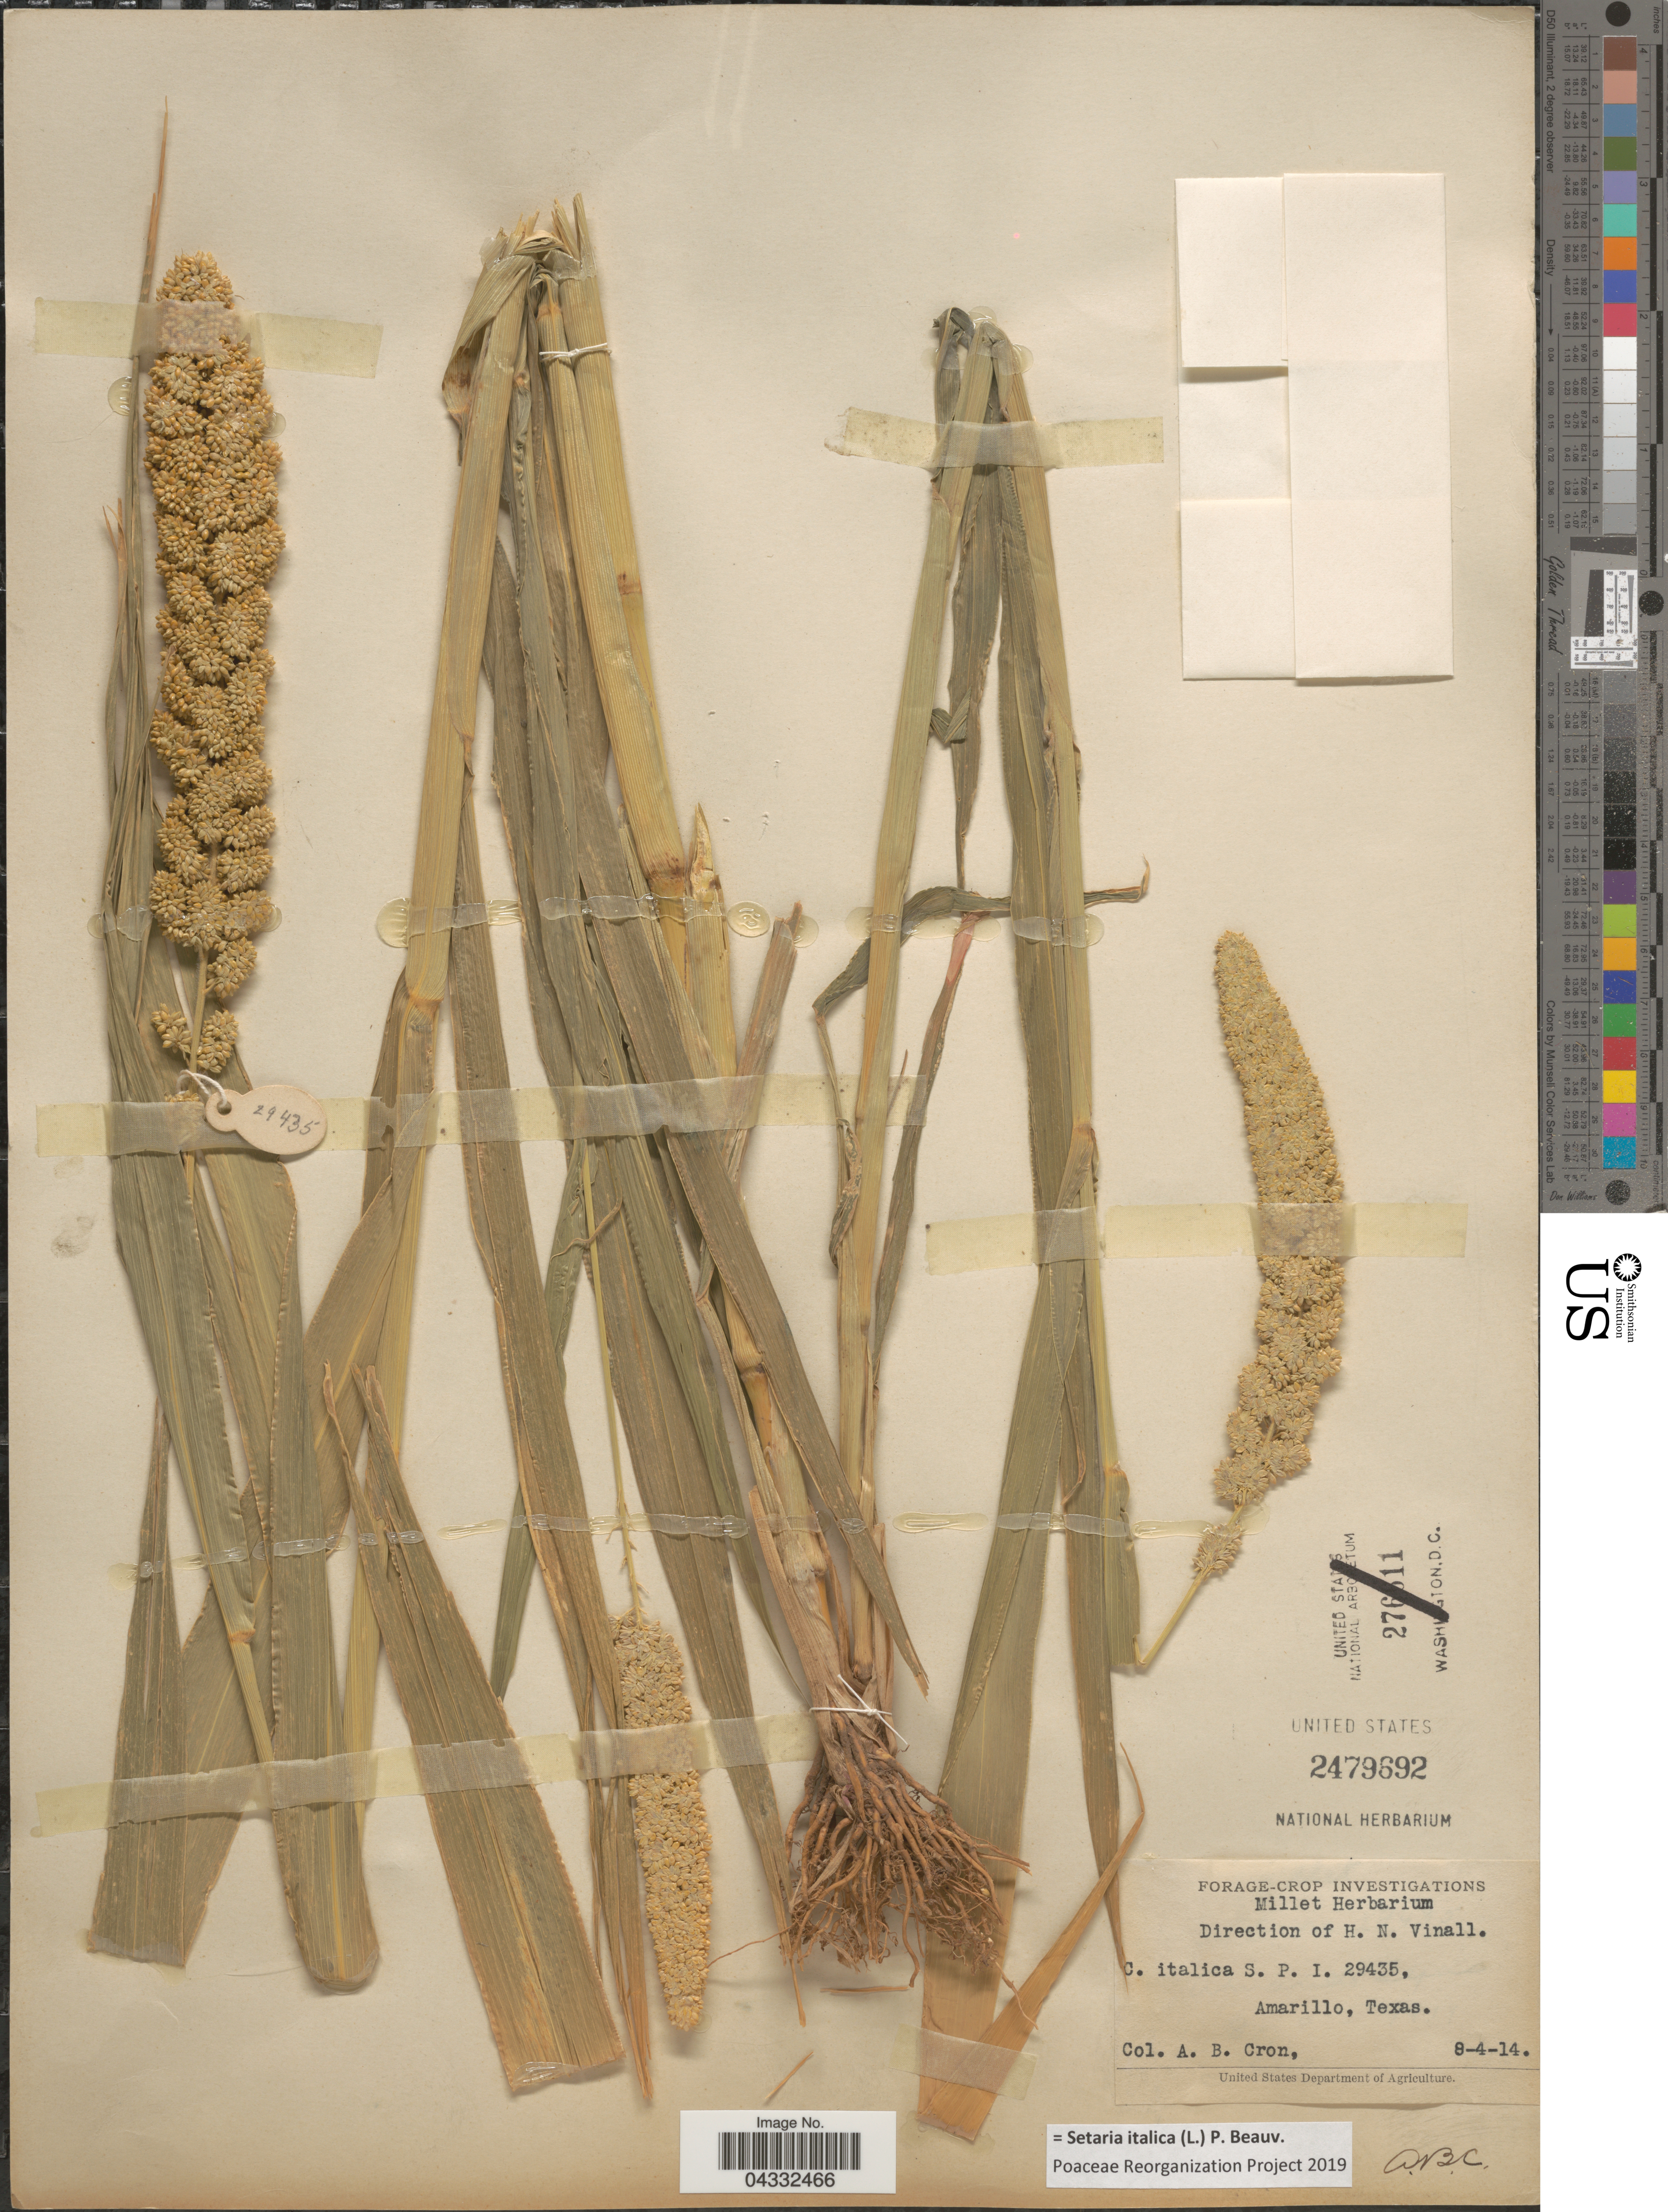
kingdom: Plantae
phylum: Tracheophyta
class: Liliopsida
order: Poales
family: Poaceae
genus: Setaria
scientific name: Setaria italica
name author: (L.) P. Beauv.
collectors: A. Cron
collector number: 29435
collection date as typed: Transcribed d/m/y: 4/8/14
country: United States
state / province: Texas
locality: Amarillo.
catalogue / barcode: US 2479692